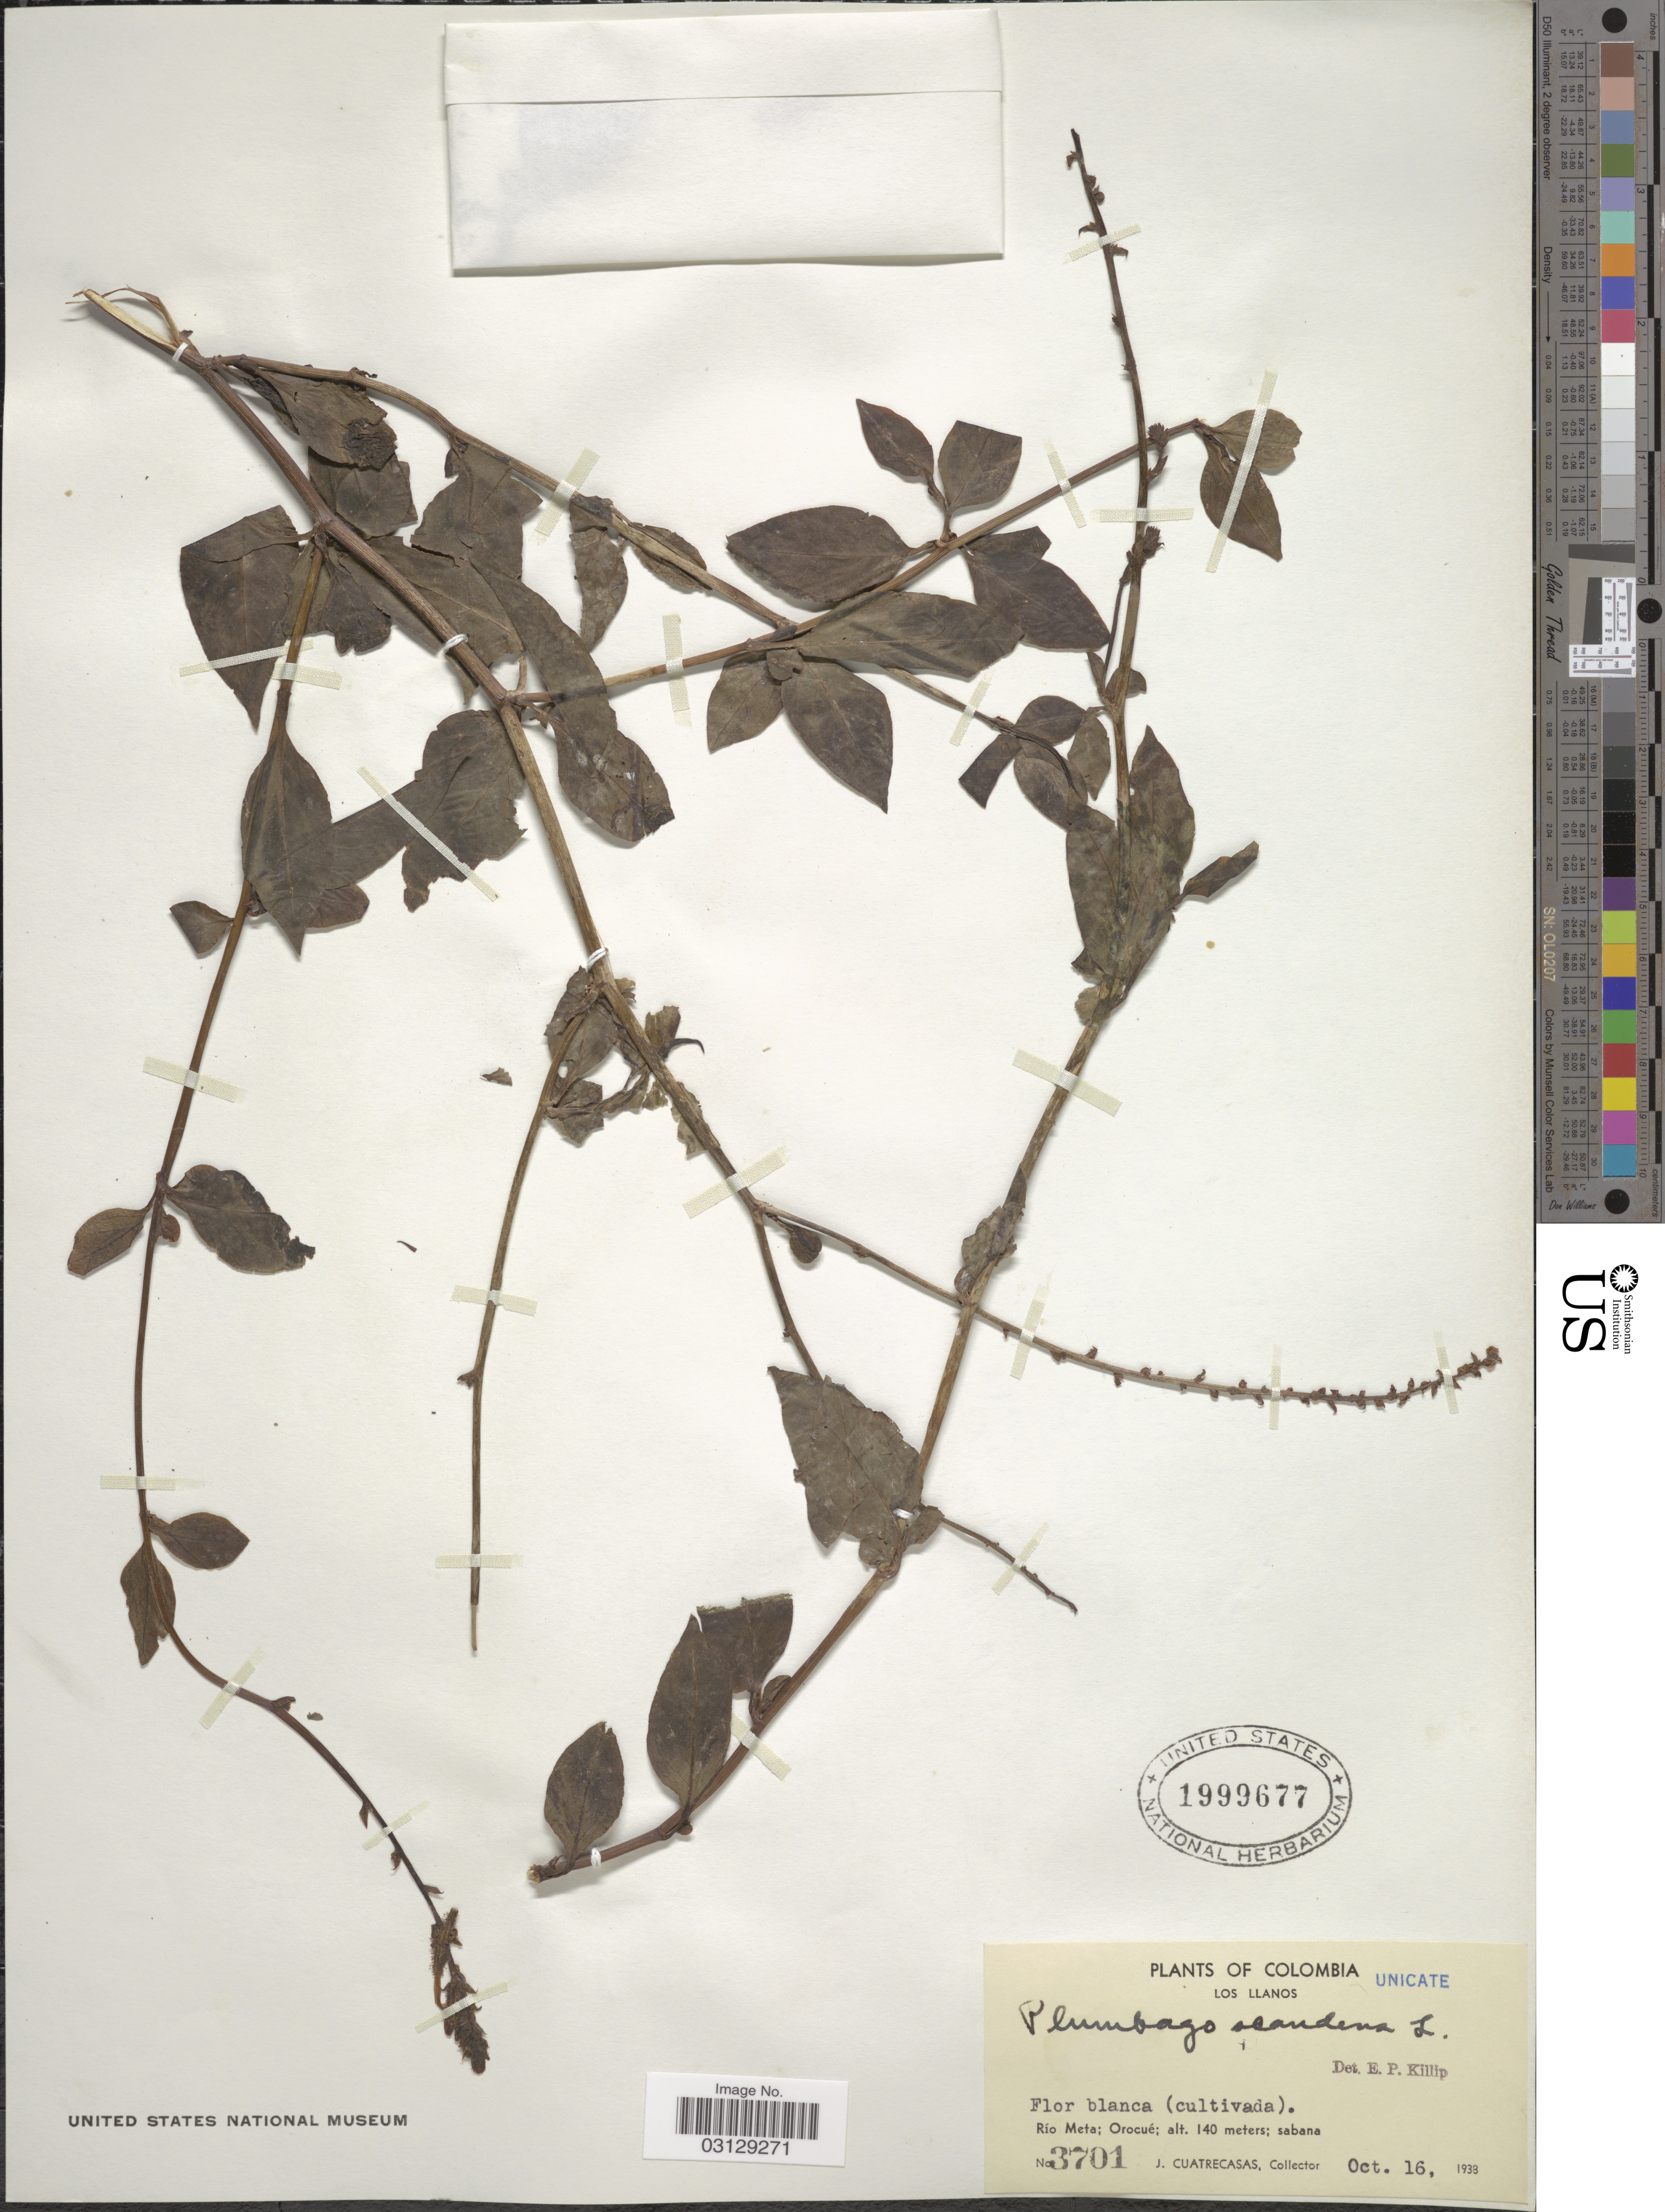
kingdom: Plantae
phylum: Tracheophyta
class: Magnoliopsida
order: Caryophyllales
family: Plumbaginaceae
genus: Plumbago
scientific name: Plumbago scandens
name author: L.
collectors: J. Cuatrecasas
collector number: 3701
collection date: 1938-10-16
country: Colombia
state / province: Meta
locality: Los Llanos. Río Meta; Orocué.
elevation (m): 140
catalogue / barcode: US 1999677